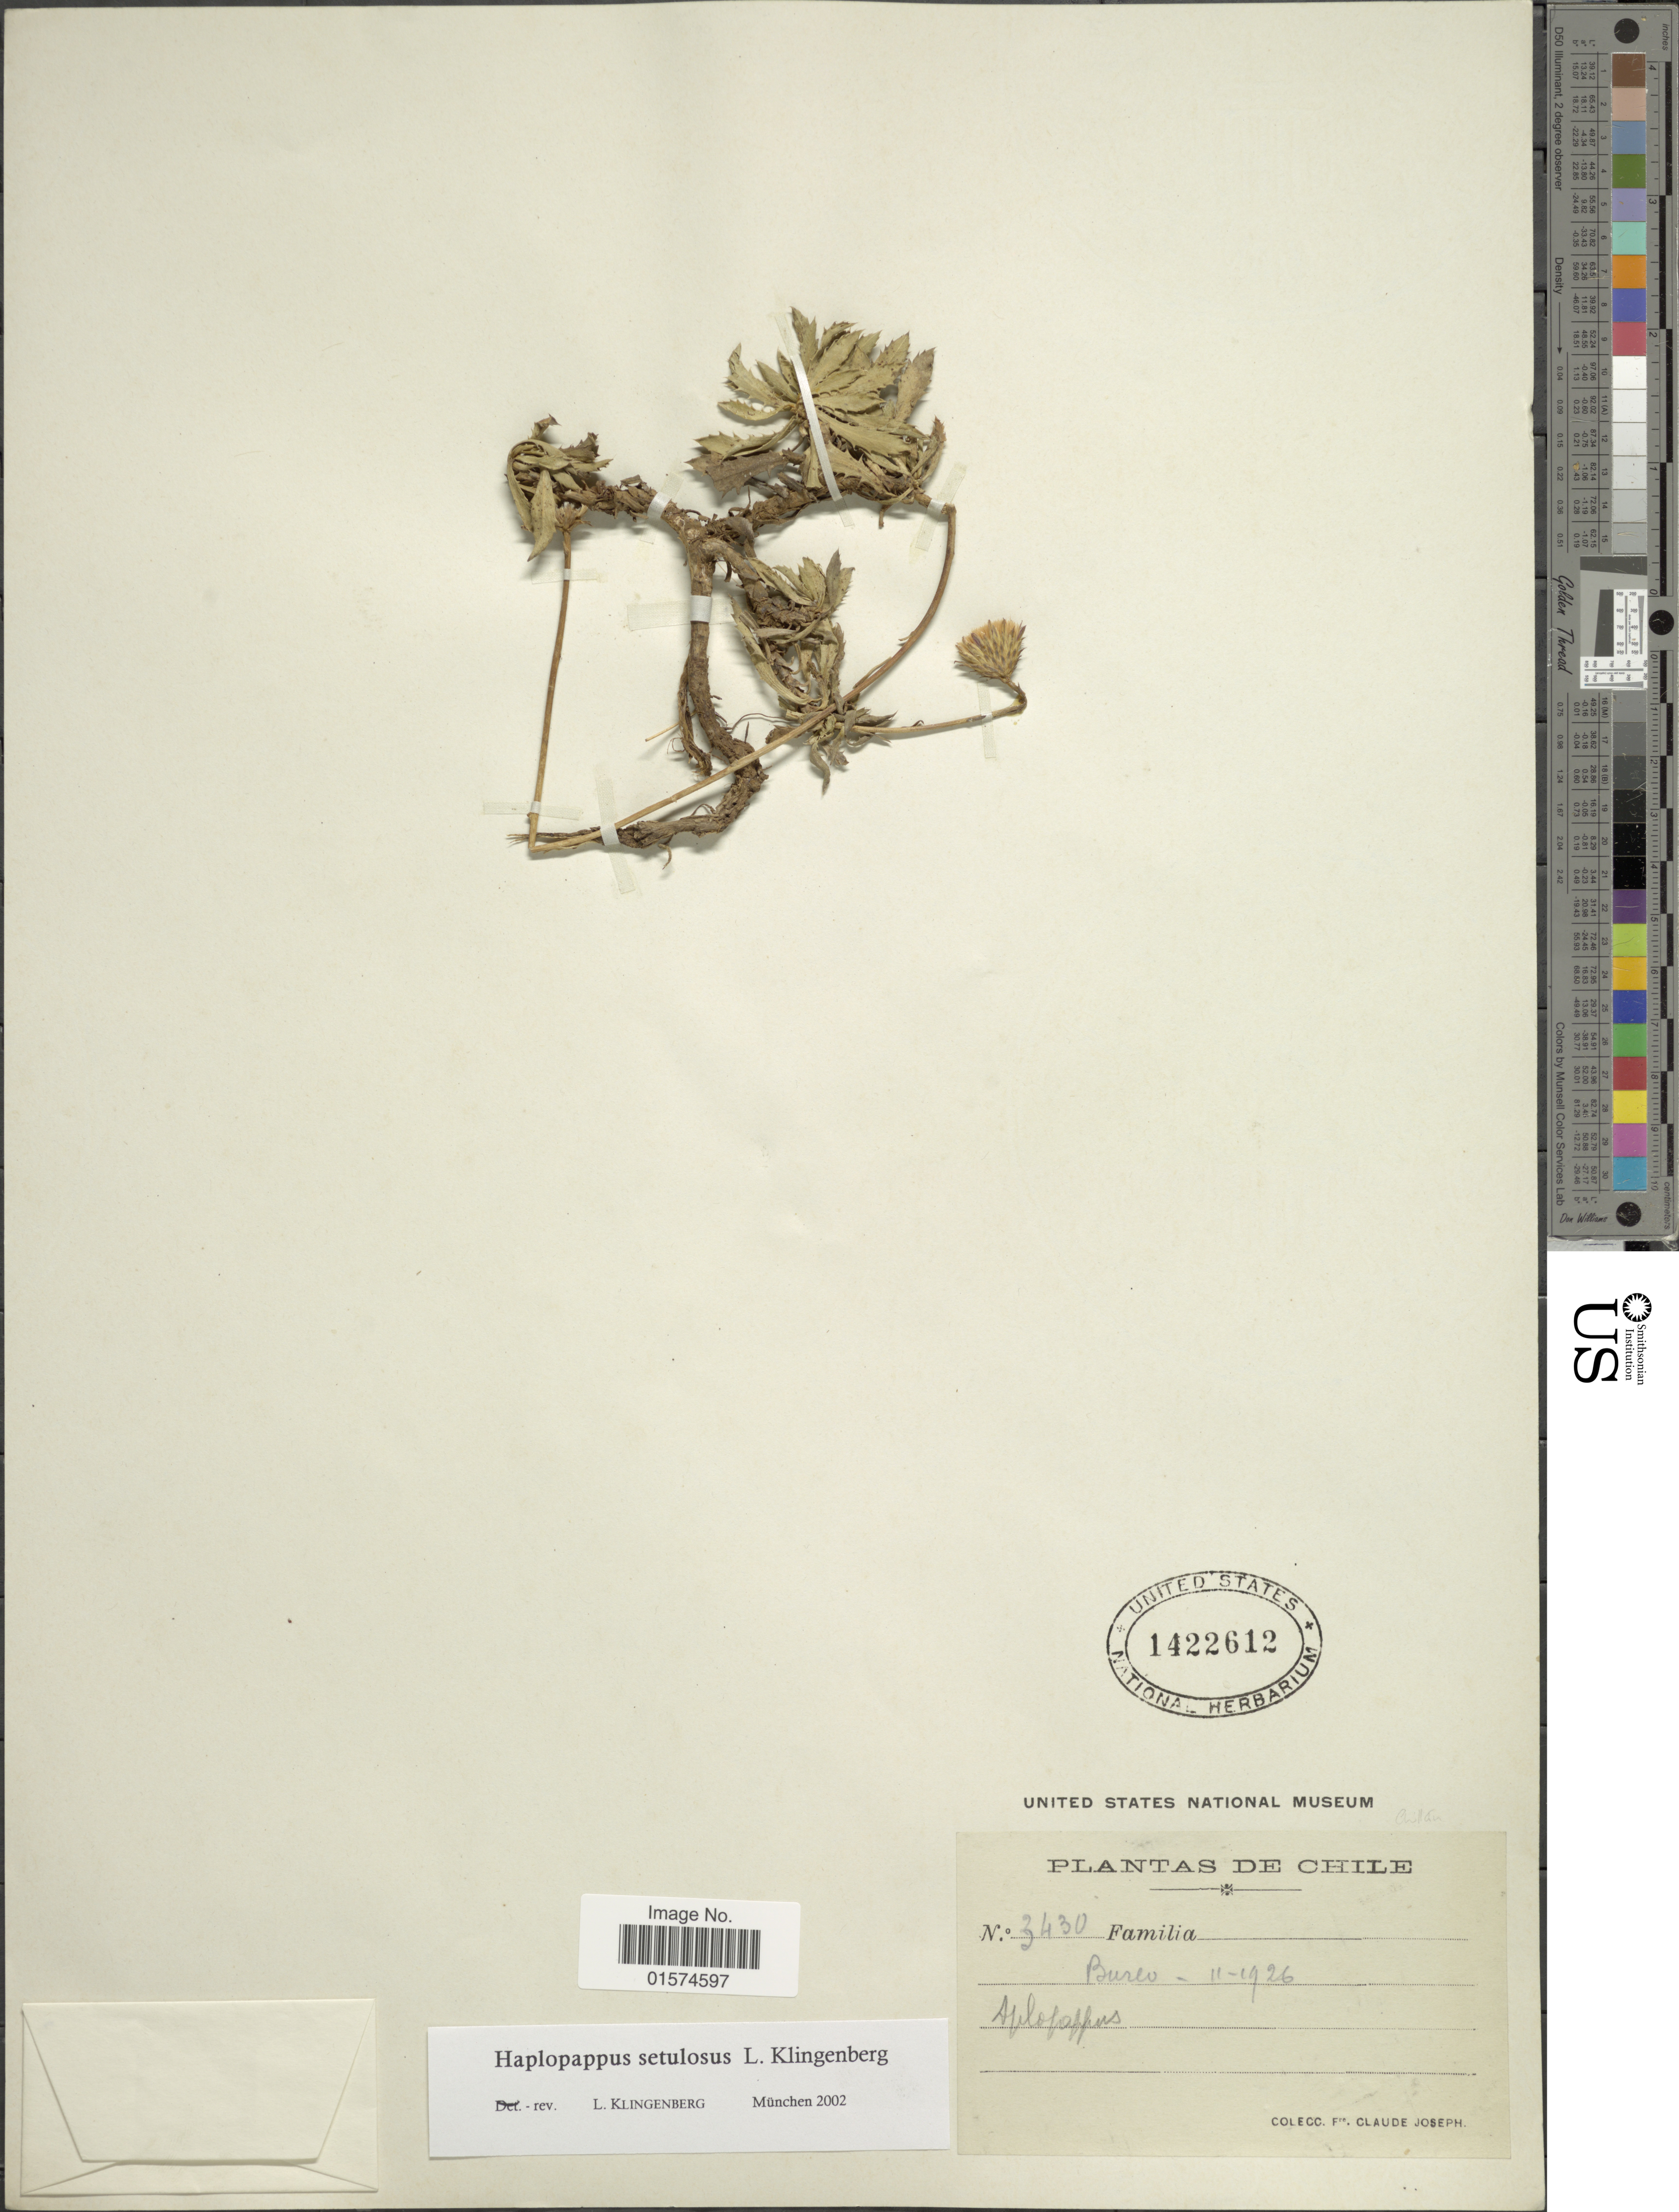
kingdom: Plantae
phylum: Tracheophyta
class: Magnoliopsida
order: Asterales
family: Asteraceae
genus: Haplopappus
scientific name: Haplopappus setulosus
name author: Klingenb.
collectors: Frere Claude Joseph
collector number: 3430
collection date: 1926-02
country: Chile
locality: Bureo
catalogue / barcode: US 1422612